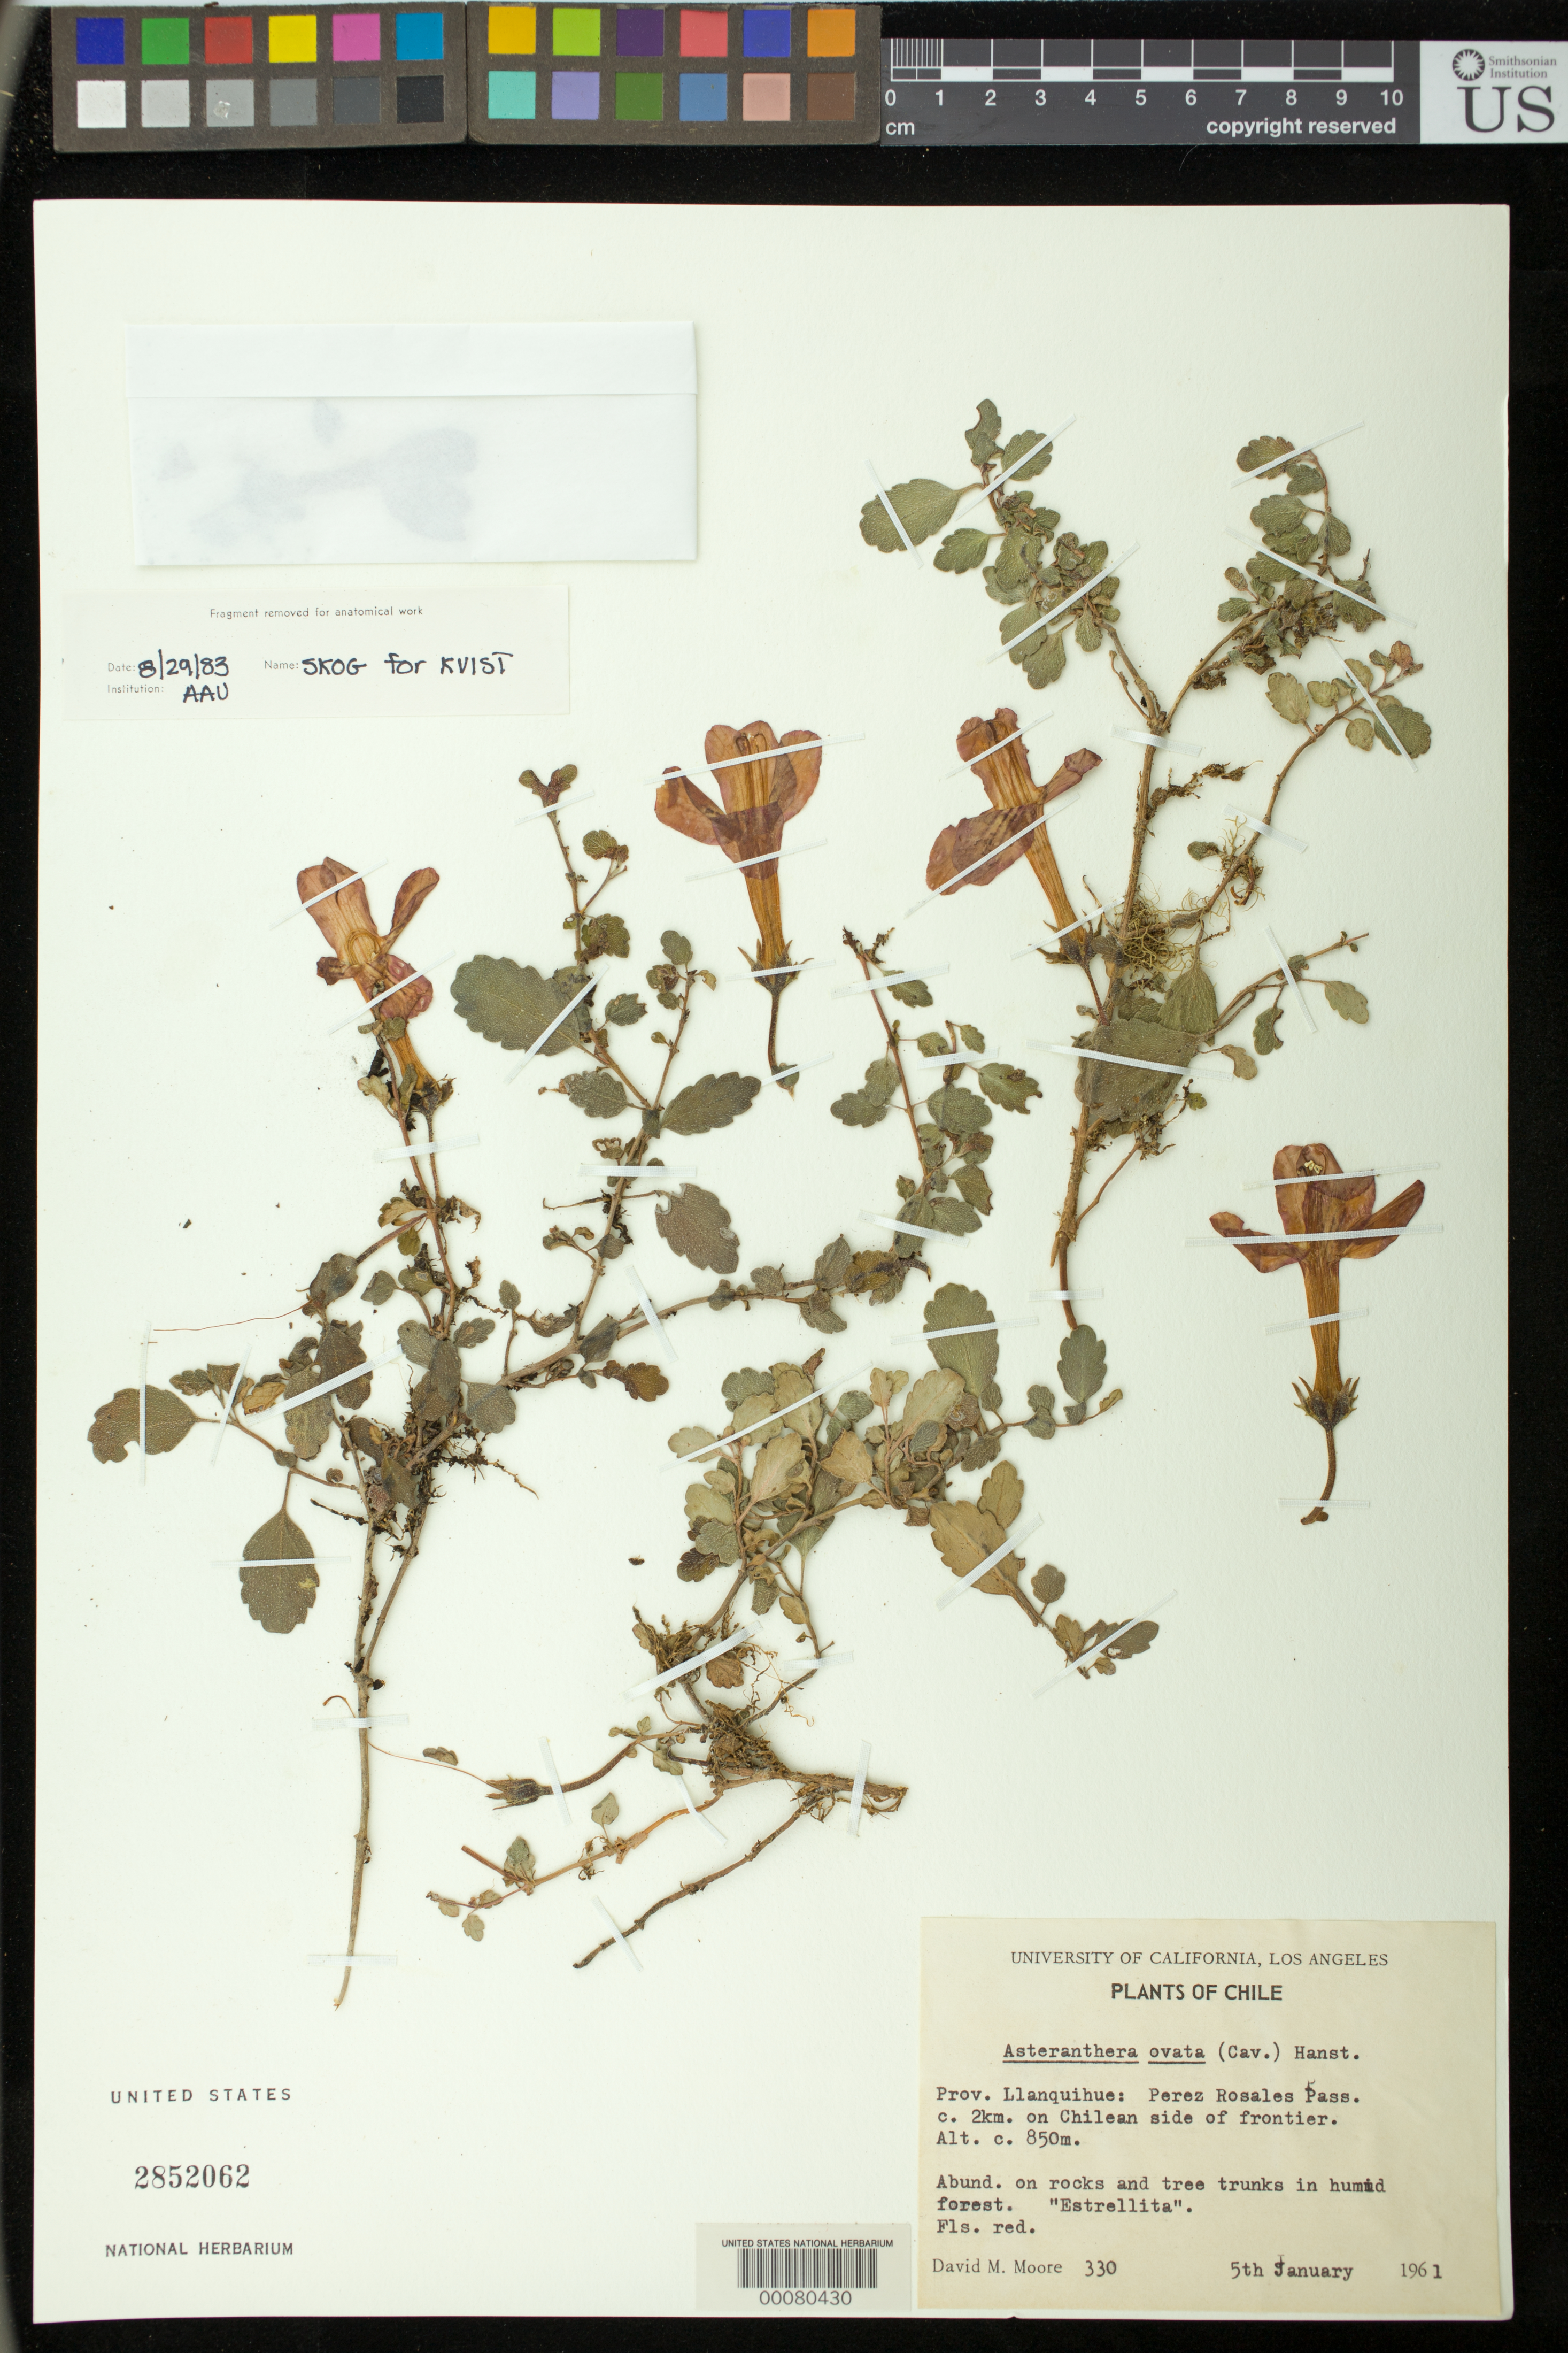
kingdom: Plantae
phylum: Tracheophyta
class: Magnoliopsida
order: Lamiales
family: Gesneriaceae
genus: Asteranthera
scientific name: Asteranthera ovata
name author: (Cav.) Hanst.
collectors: D. Moore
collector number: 330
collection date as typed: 05 Jan 1961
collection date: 1961-01-05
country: Chile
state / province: Los Lagos (X)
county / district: Llanquihue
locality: Perez Rosales Pass, about 2 km on Chilean side of frontier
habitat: Abundant on rocks and tree trunks in humid forest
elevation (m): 850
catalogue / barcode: US 2852062